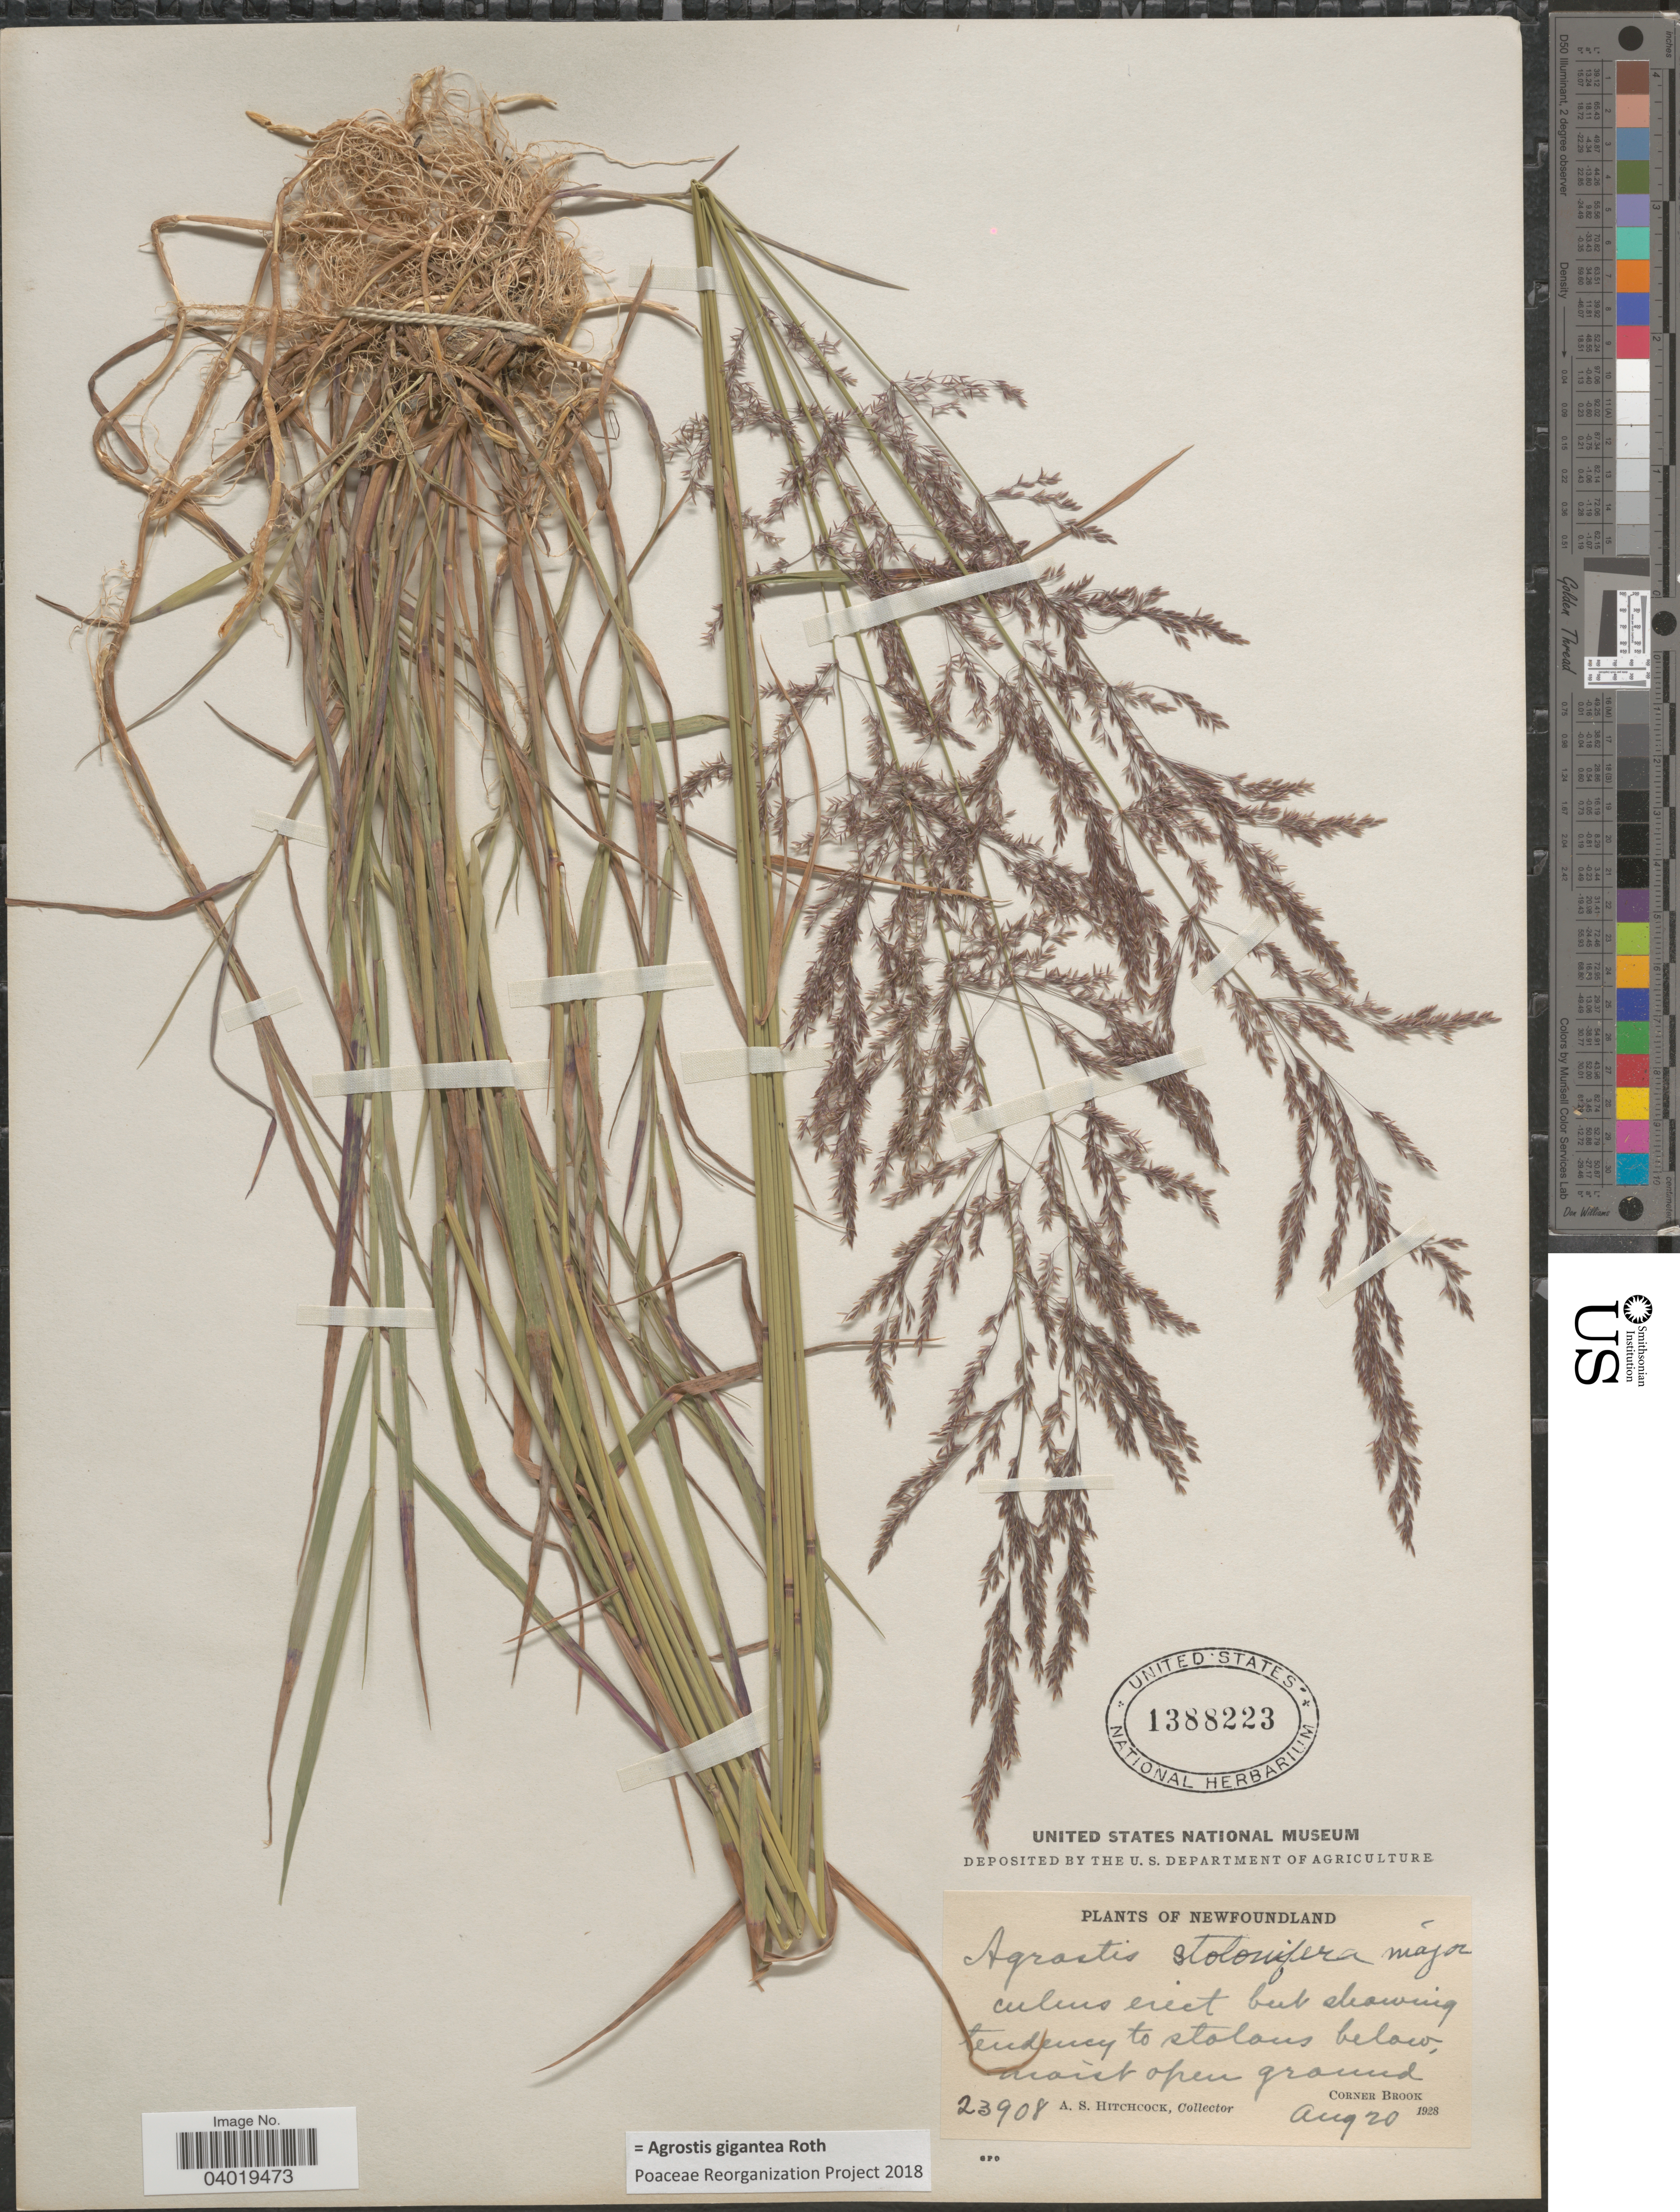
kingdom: Plantae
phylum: Tracheophyta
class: Liliopsida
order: Poales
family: Poaceae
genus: Agrostis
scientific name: Agrostis gigantea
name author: Roth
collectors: A. S. Hitchcock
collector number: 23908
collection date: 1928-08-20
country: Canada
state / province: Newfoundland and Labrador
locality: Corner Brook.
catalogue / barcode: US 1388223